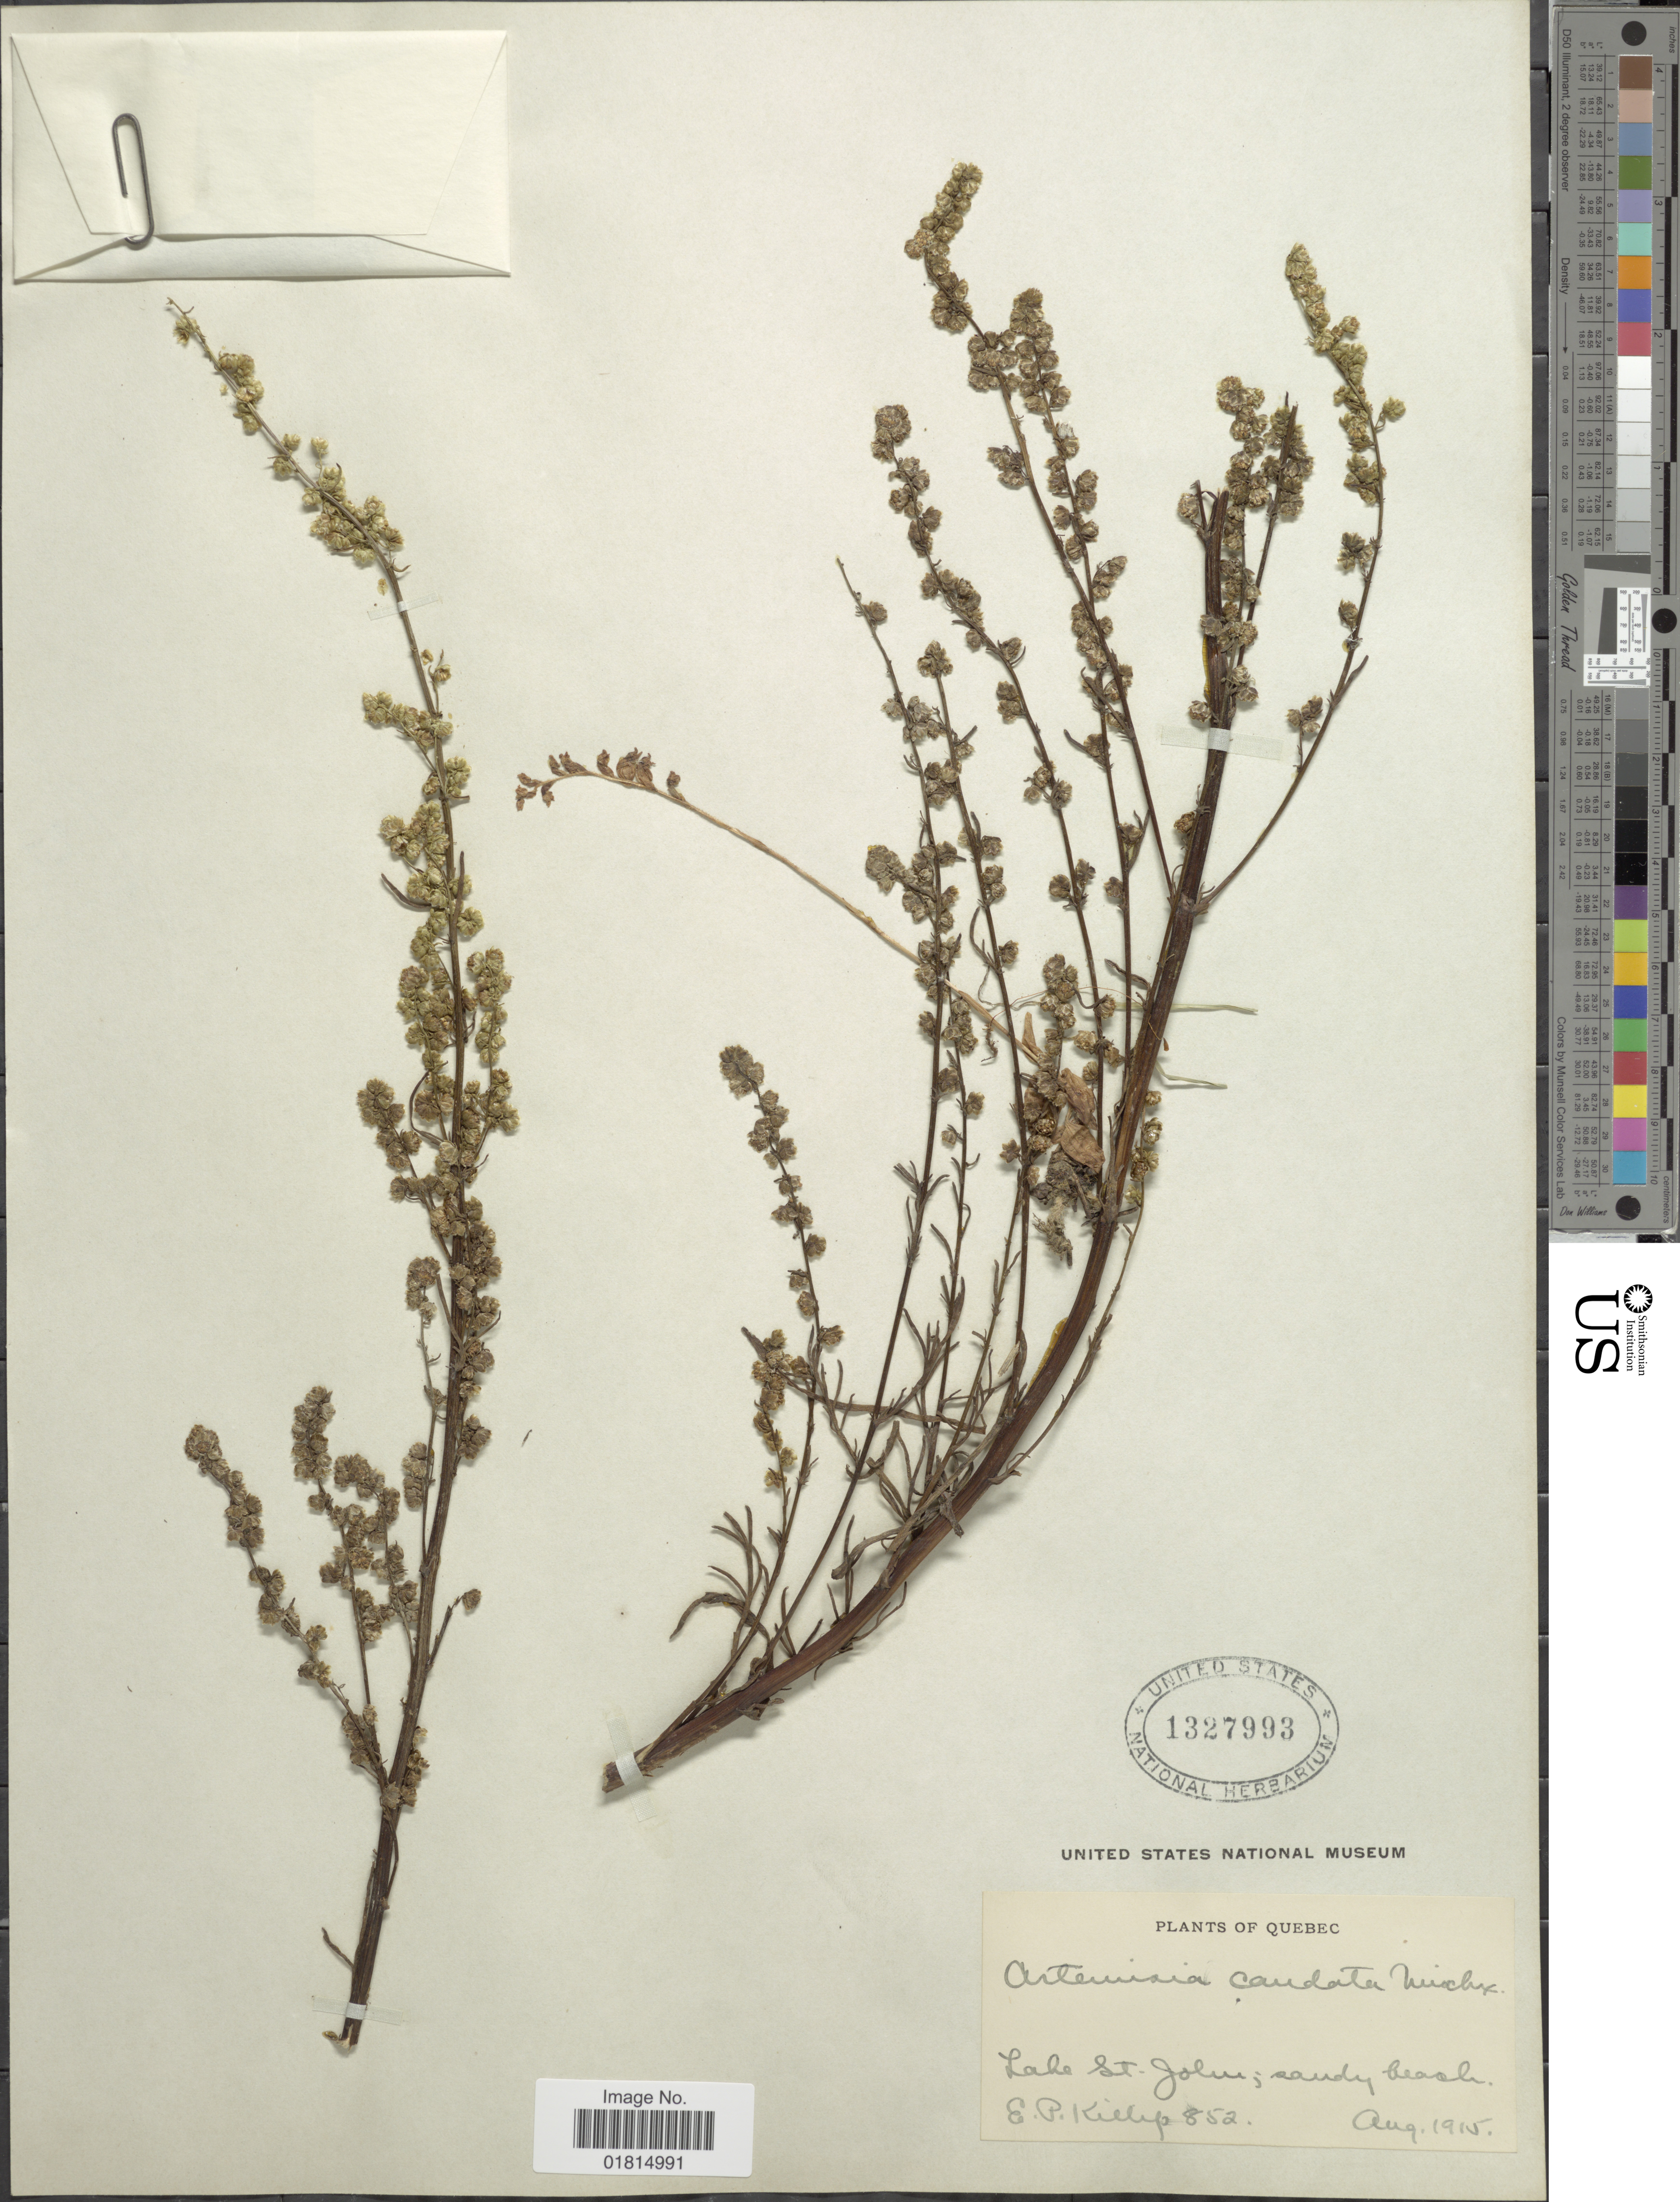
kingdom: Plantae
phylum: Tracheophyta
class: Magnoliopsida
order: Asterales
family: Asteraceae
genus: Artemisia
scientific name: Artemisia caudata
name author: Michx.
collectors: E. P. Killip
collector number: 852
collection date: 1915-08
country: Canada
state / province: Quebec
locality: Lake St. John; sandy beach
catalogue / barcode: US 1327993